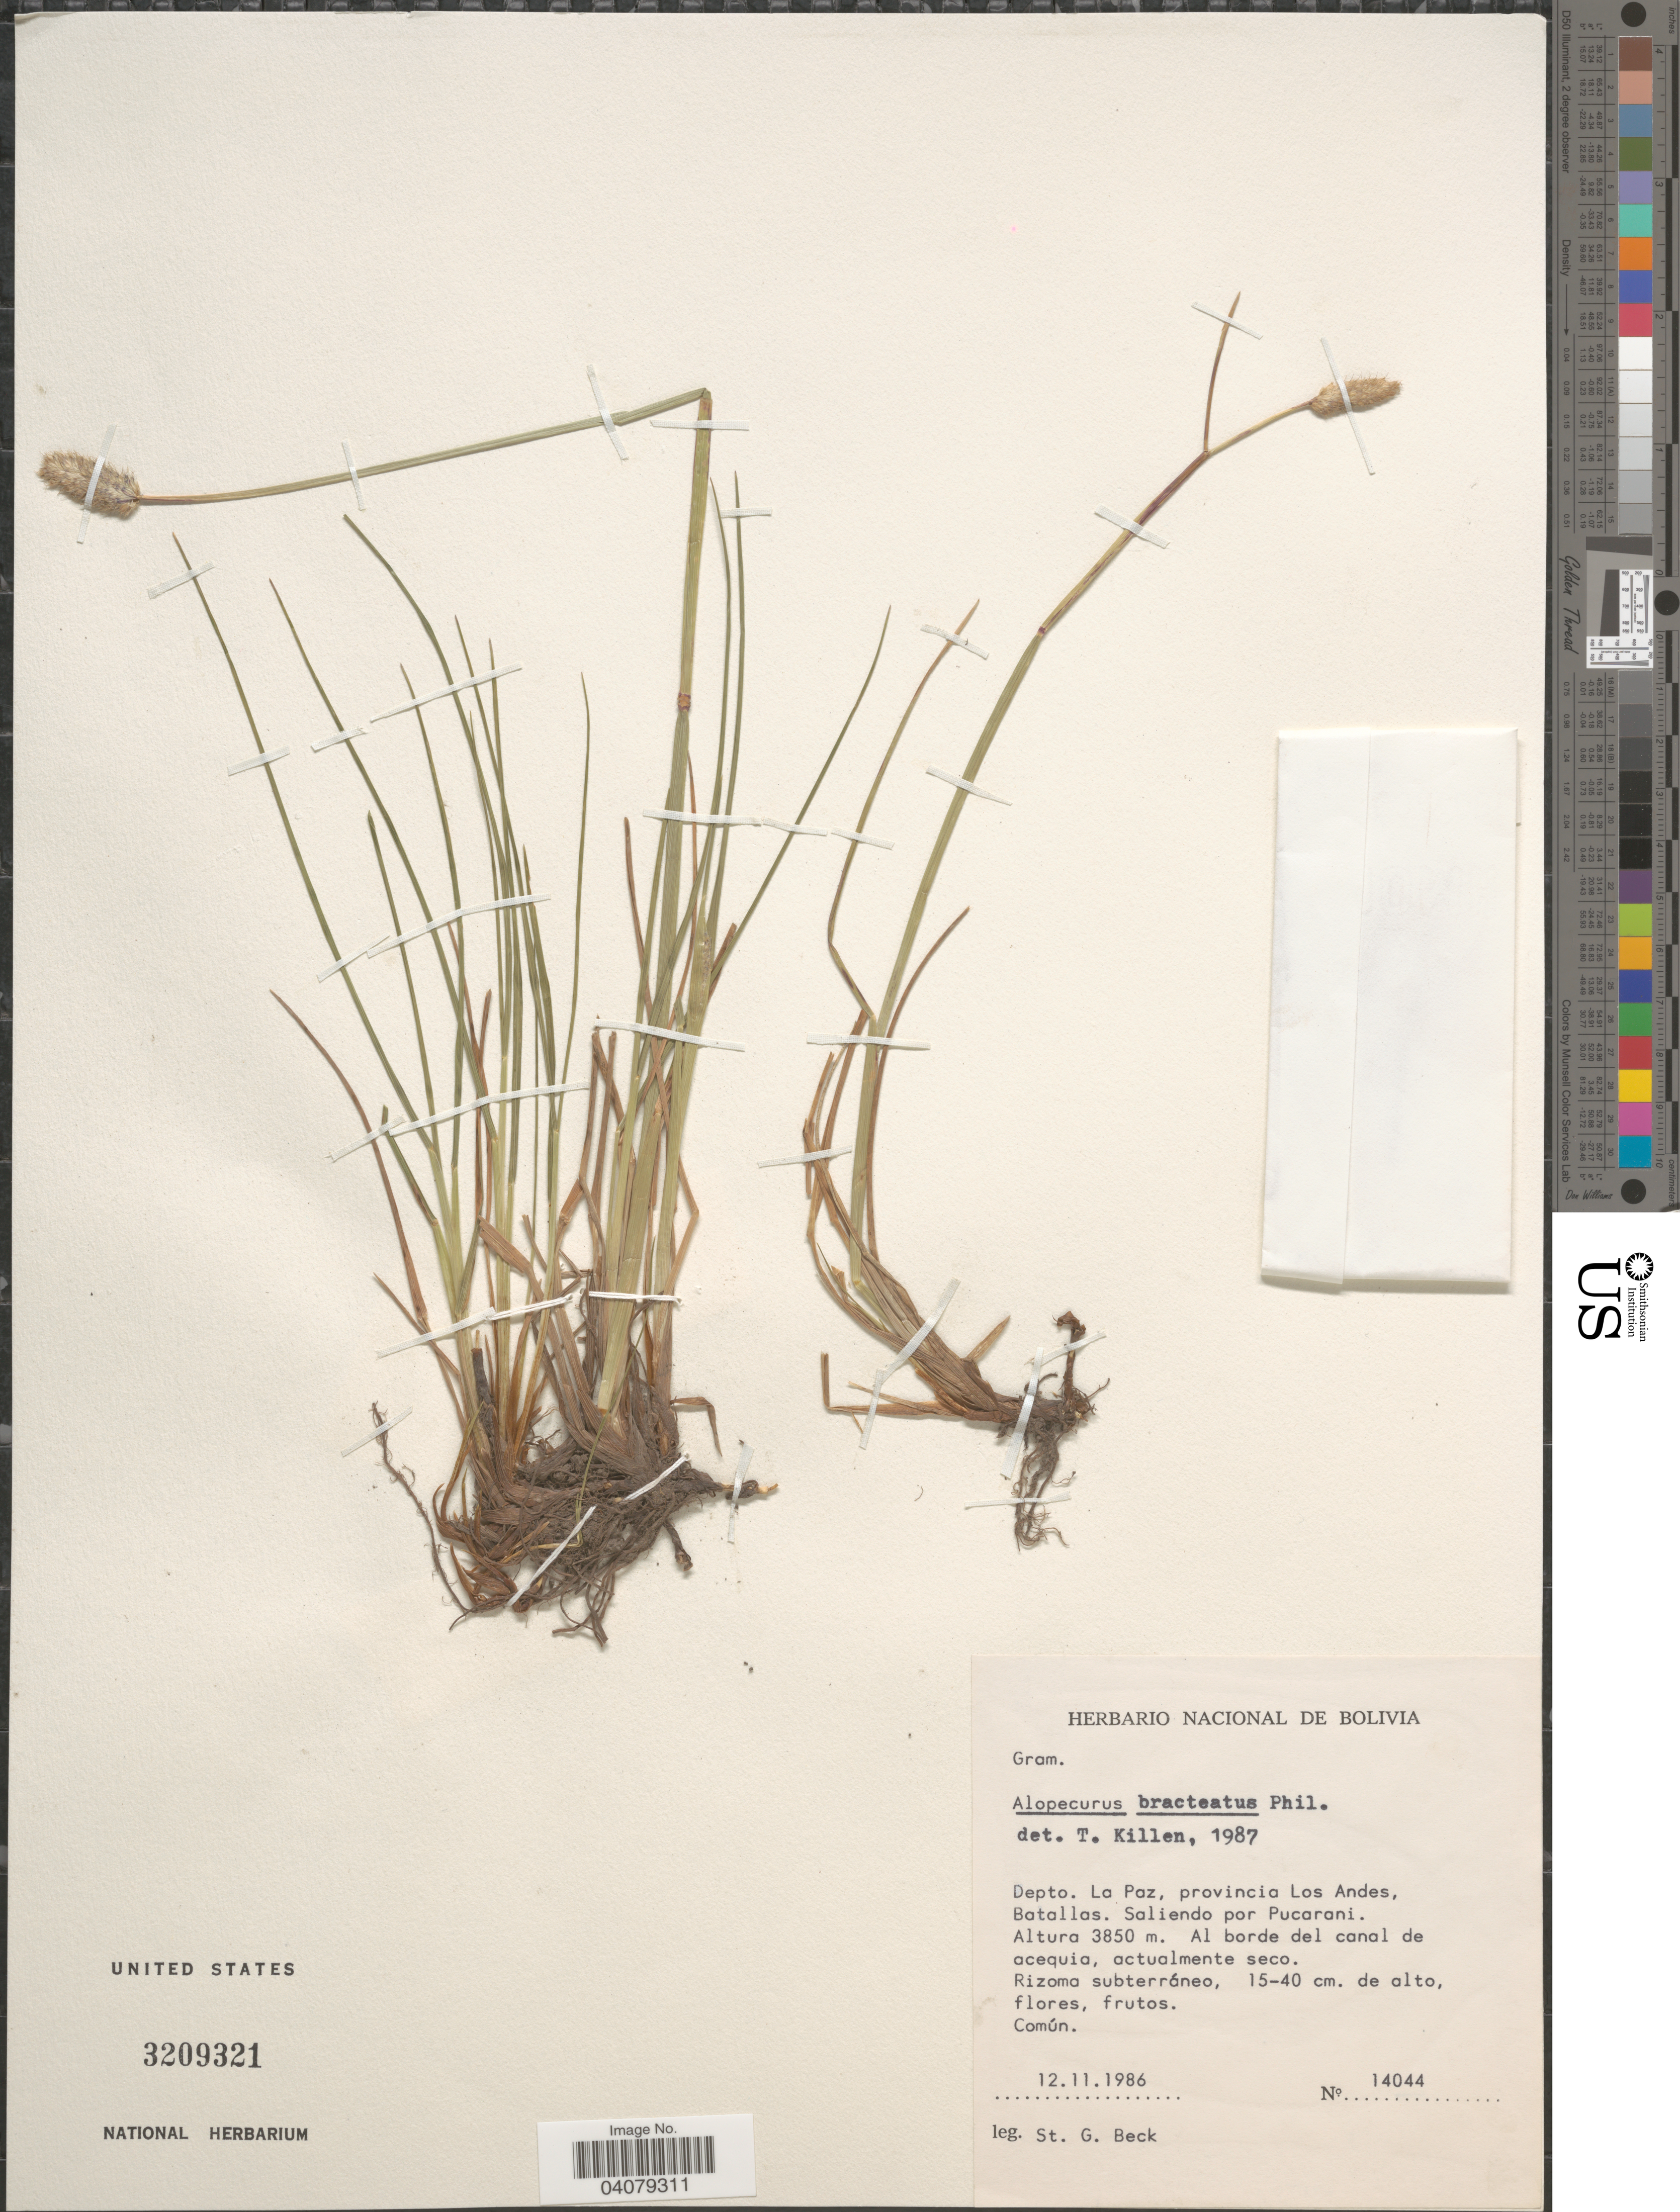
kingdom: Plantae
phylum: Tracheophyta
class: Liliopsida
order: Poales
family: Poaceae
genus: Alopecurus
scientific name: Alopecurus sp.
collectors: S. G. Beck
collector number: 14044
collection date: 1986-11-12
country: Bolivia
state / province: La Paz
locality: Depto. La Paz, provincia Los Andes, Batallas. Saliendo por Pucarani. Al borde del canal de acequia, actualmente seco.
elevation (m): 3850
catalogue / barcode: US 3209321